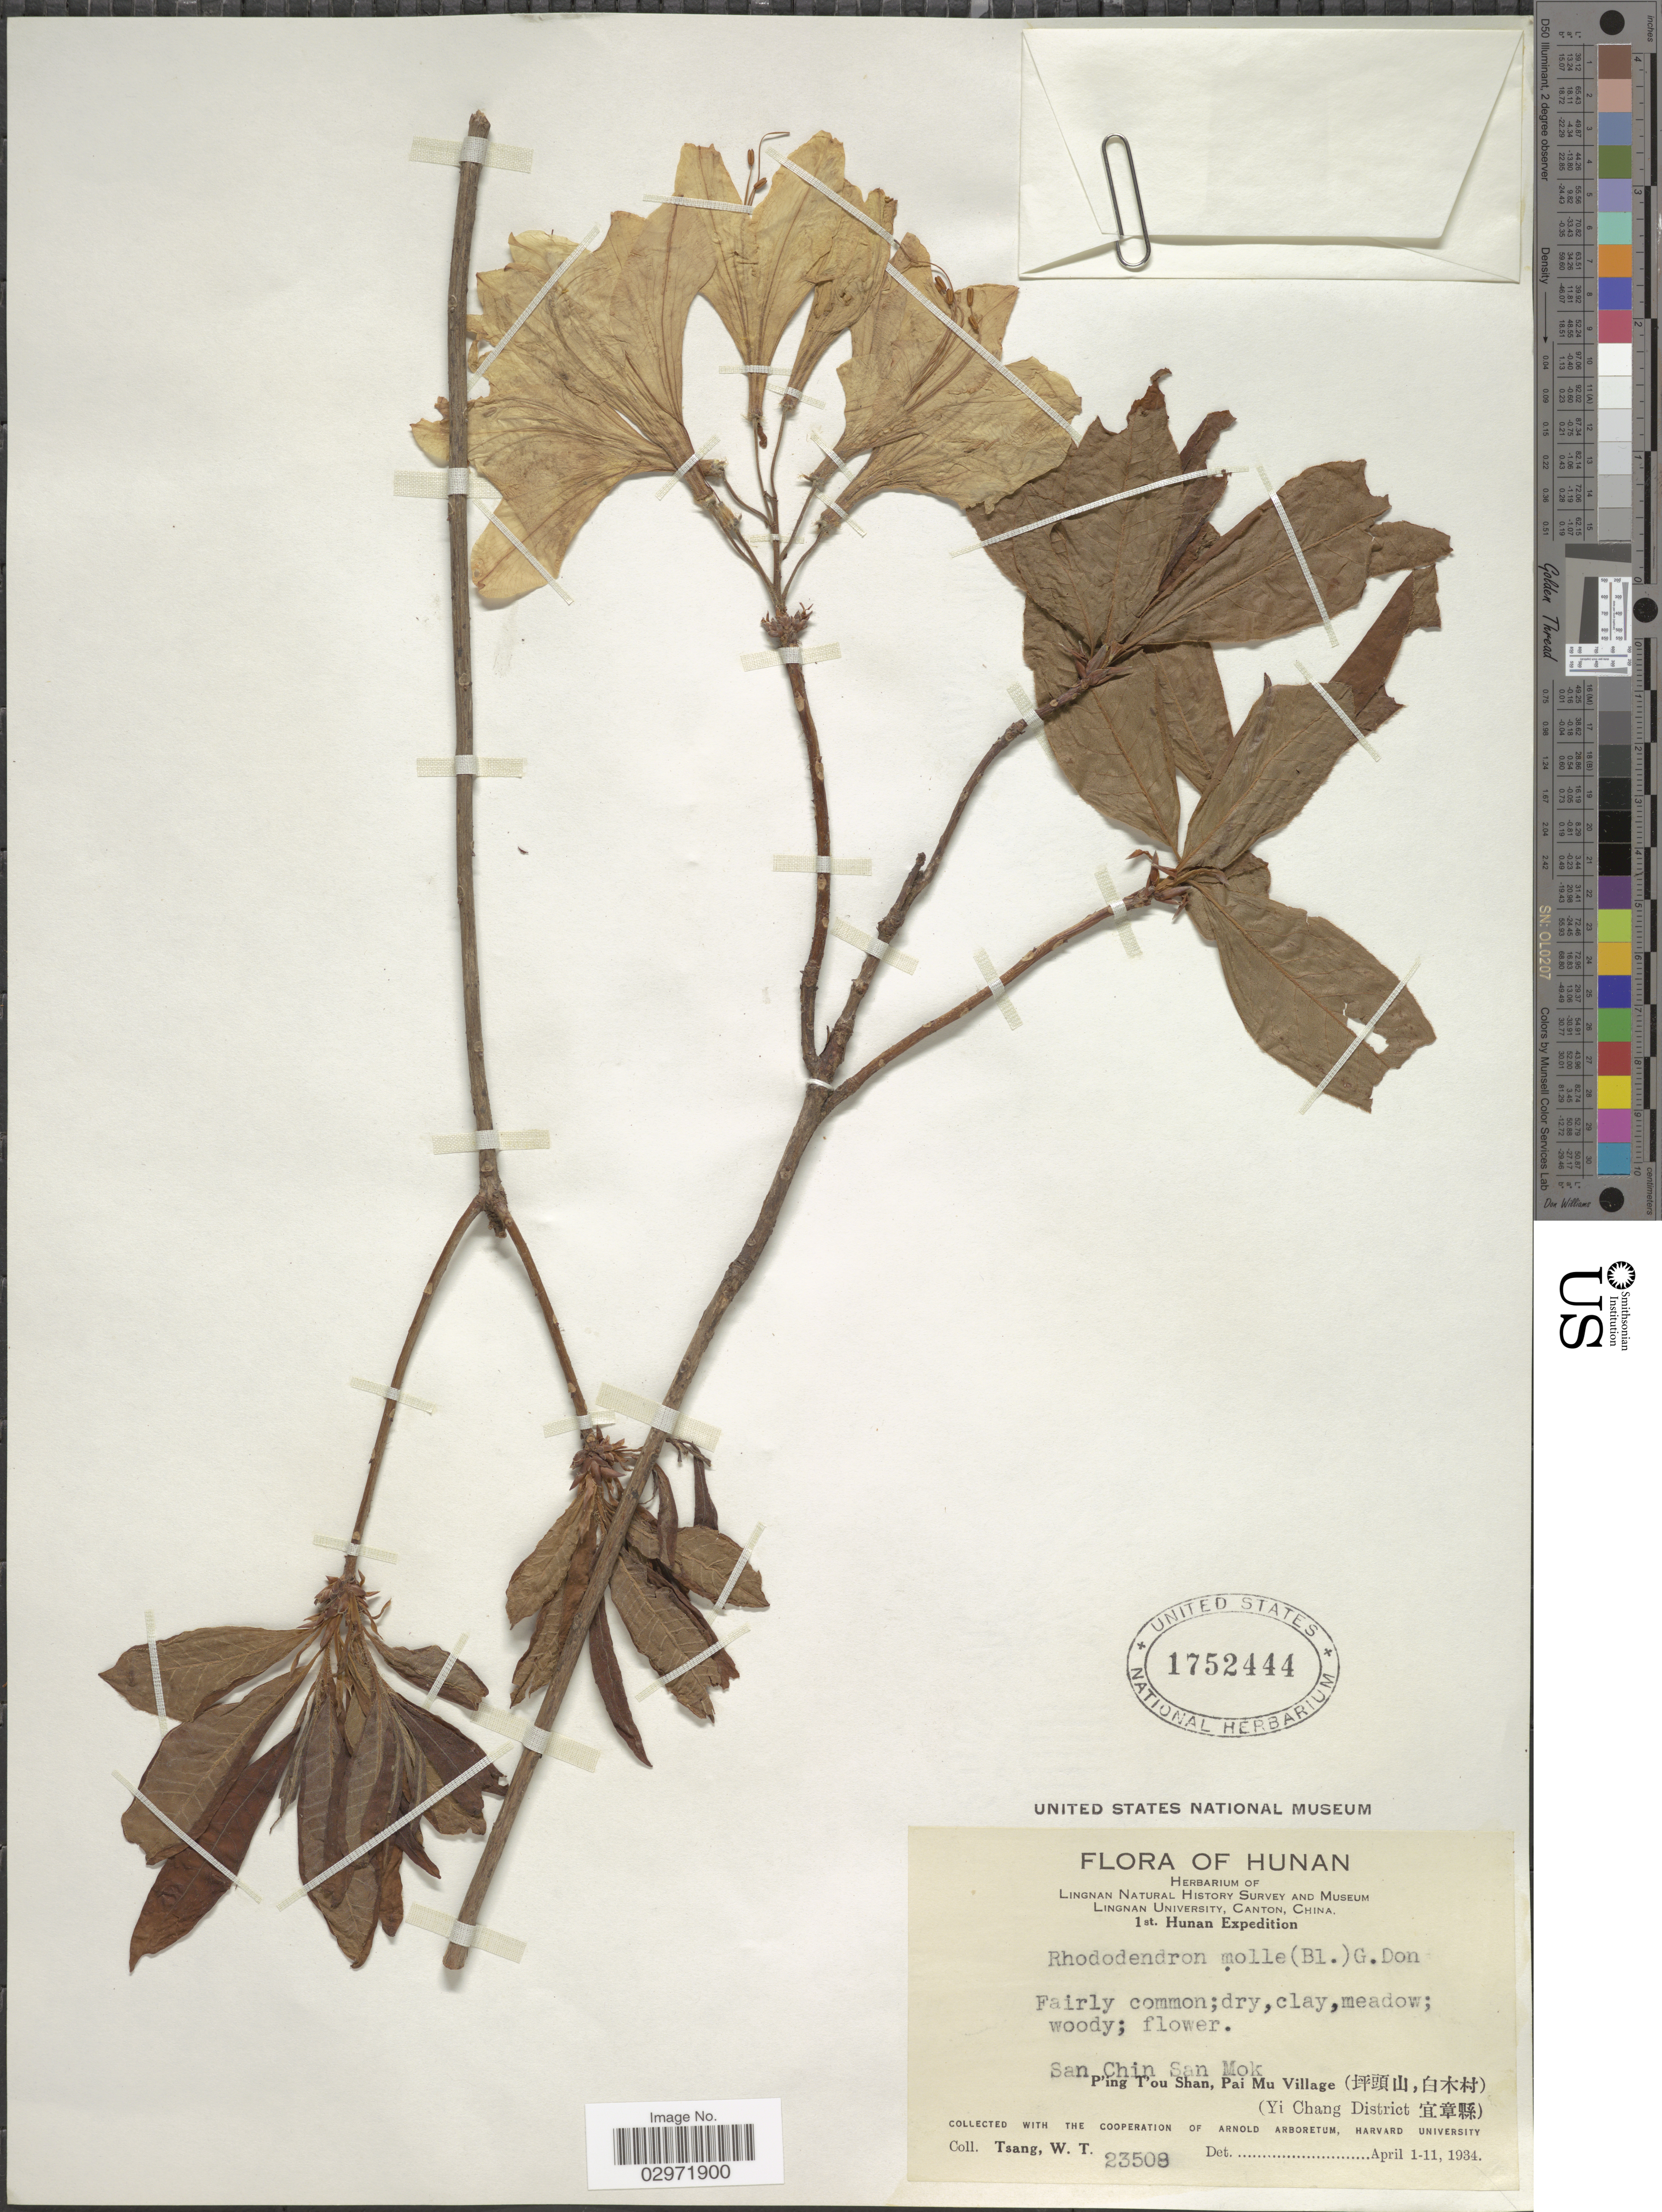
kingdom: Plantae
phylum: Tracheophyta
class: Magnoliopsida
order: Ericales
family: Ericaceae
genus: Rhododendron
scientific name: Rhododendron molle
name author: G. Don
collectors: W. T. Tsang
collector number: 23508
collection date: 1934-04-01/1934-04-11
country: China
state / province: Hunan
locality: San Chin San Mok, P'ing T'ou Shan, Pai Mu Village (Yi Chang District).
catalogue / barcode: US 1752444